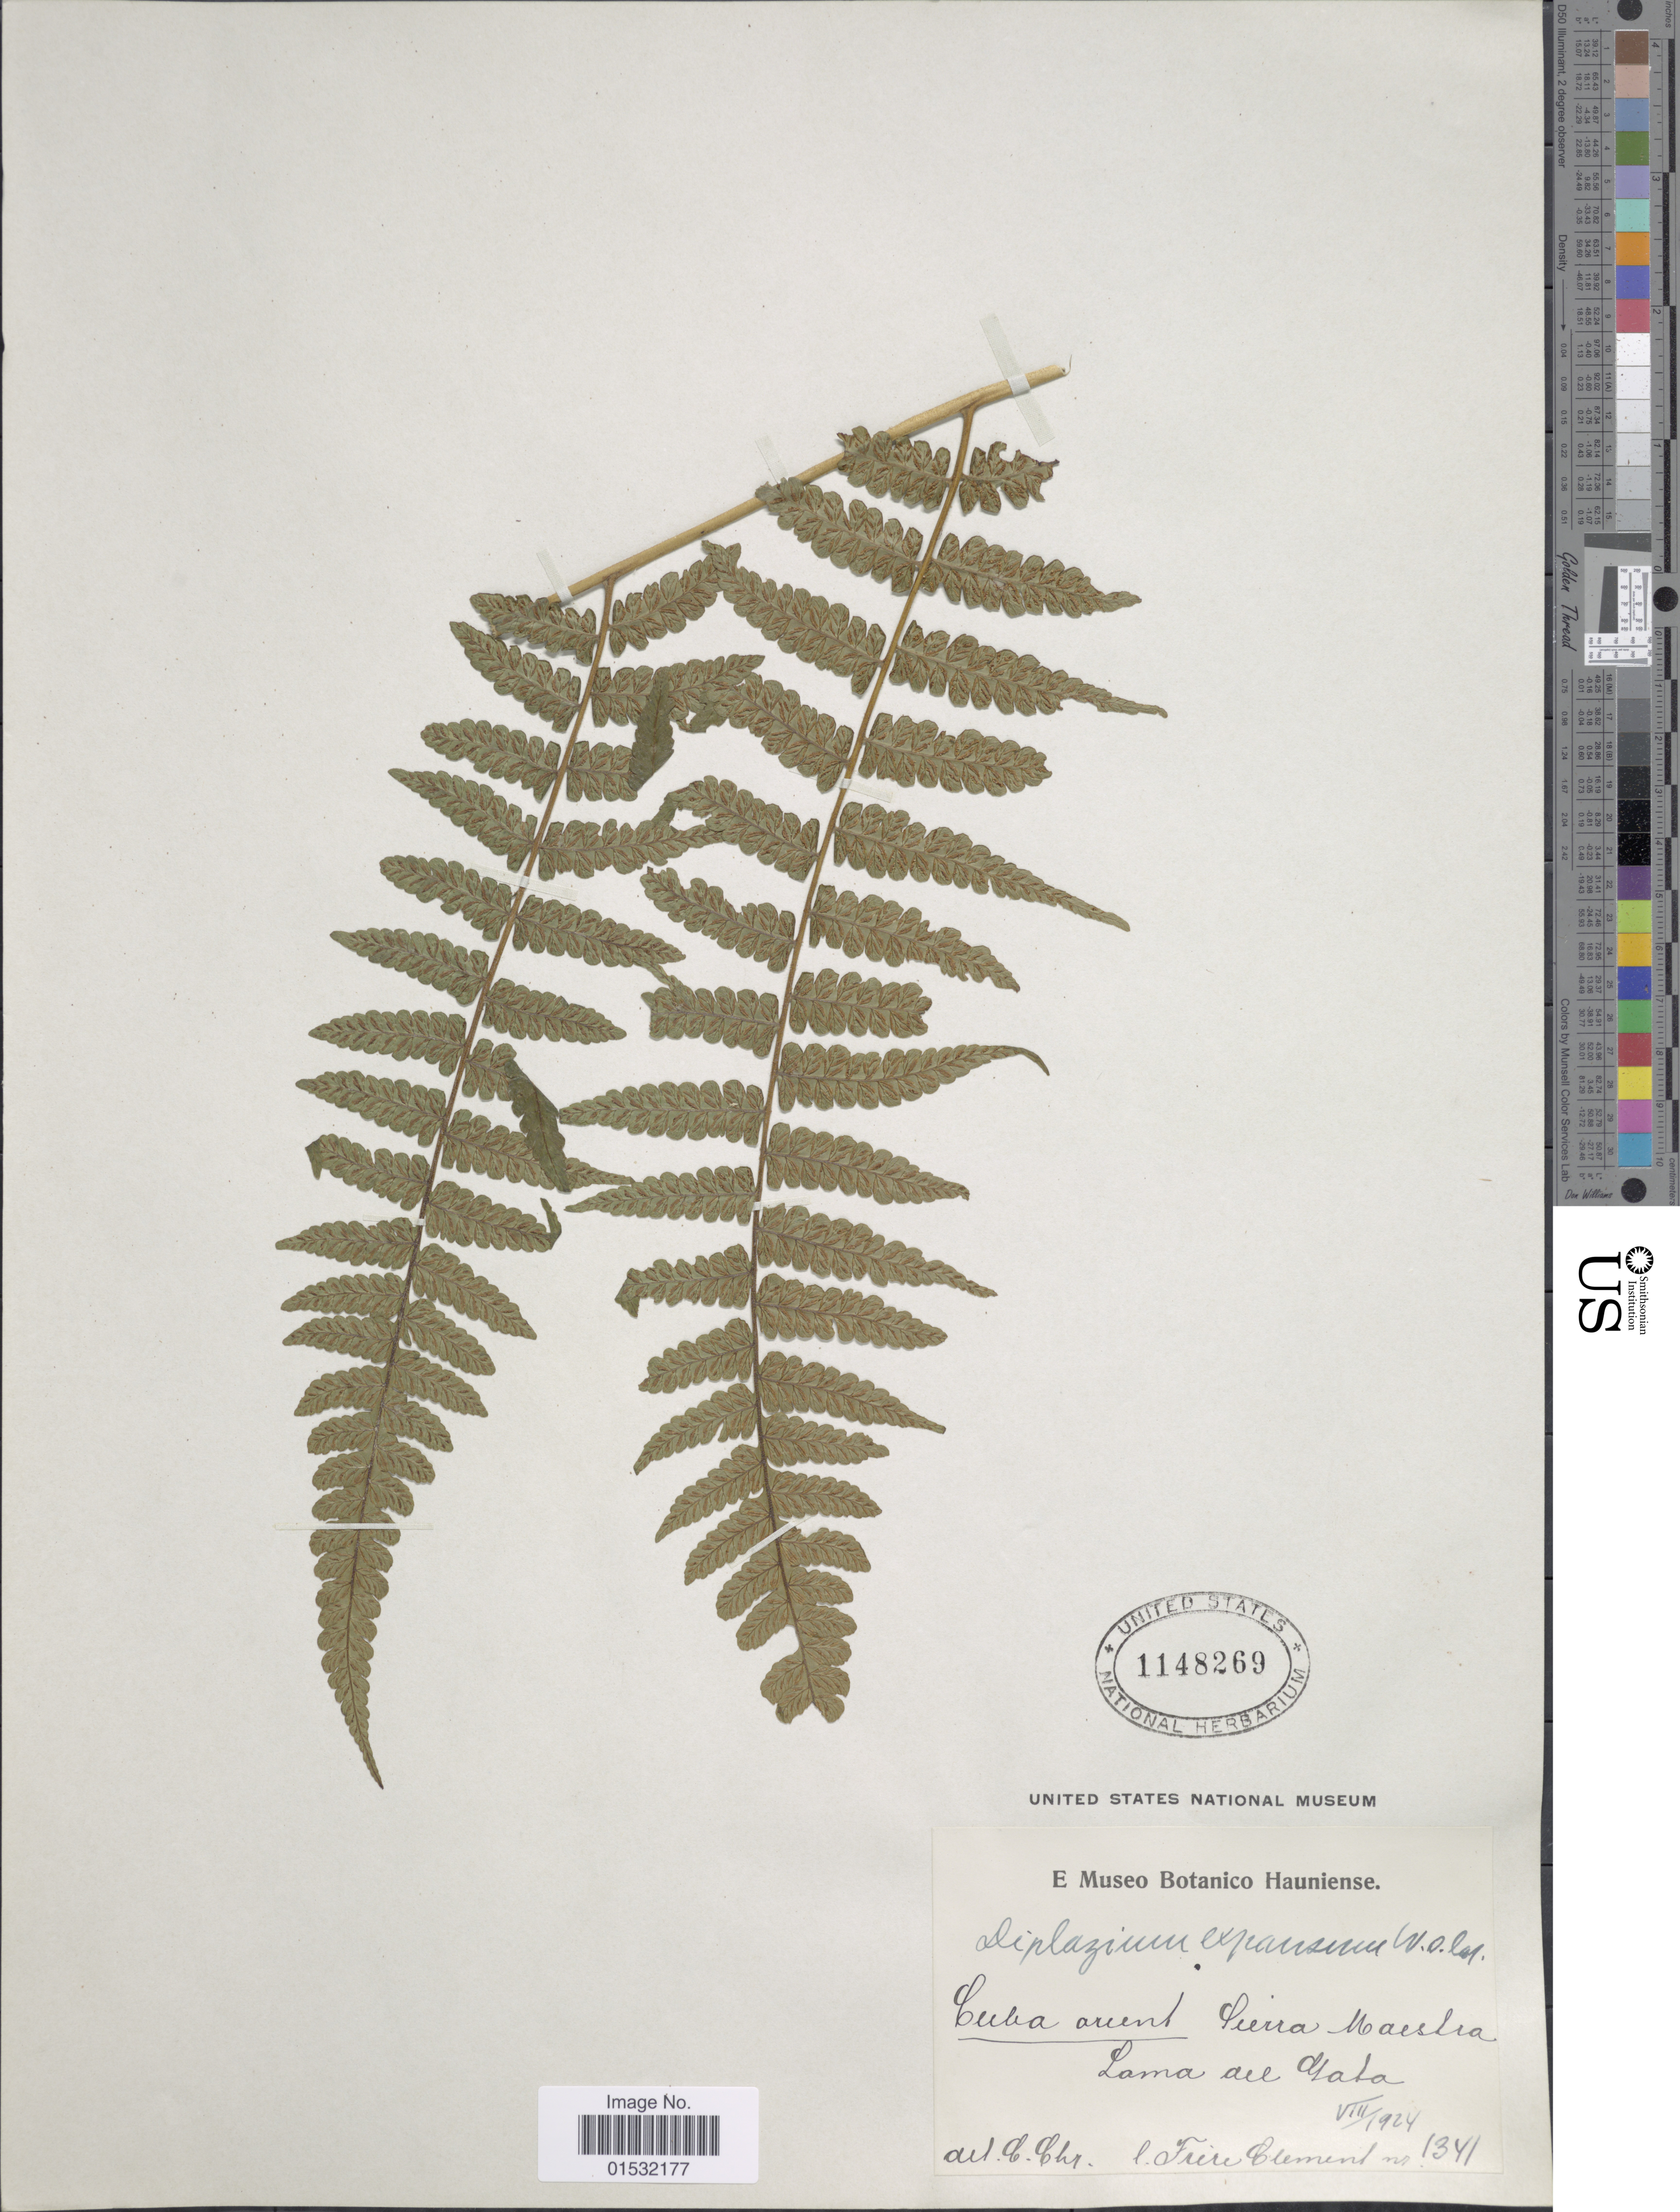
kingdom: Plantae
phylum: Tracheophyta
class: Polypodiopsida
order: Polypodiales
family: Athyriaceae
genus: Diplazium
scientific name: Diplazium expansum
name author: Willd.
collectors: B. Clement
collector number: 1341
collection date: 1924-08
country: Cuba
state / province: Oriente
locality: Sierra Maestra. Lama del Gato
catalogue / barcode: US 1148269